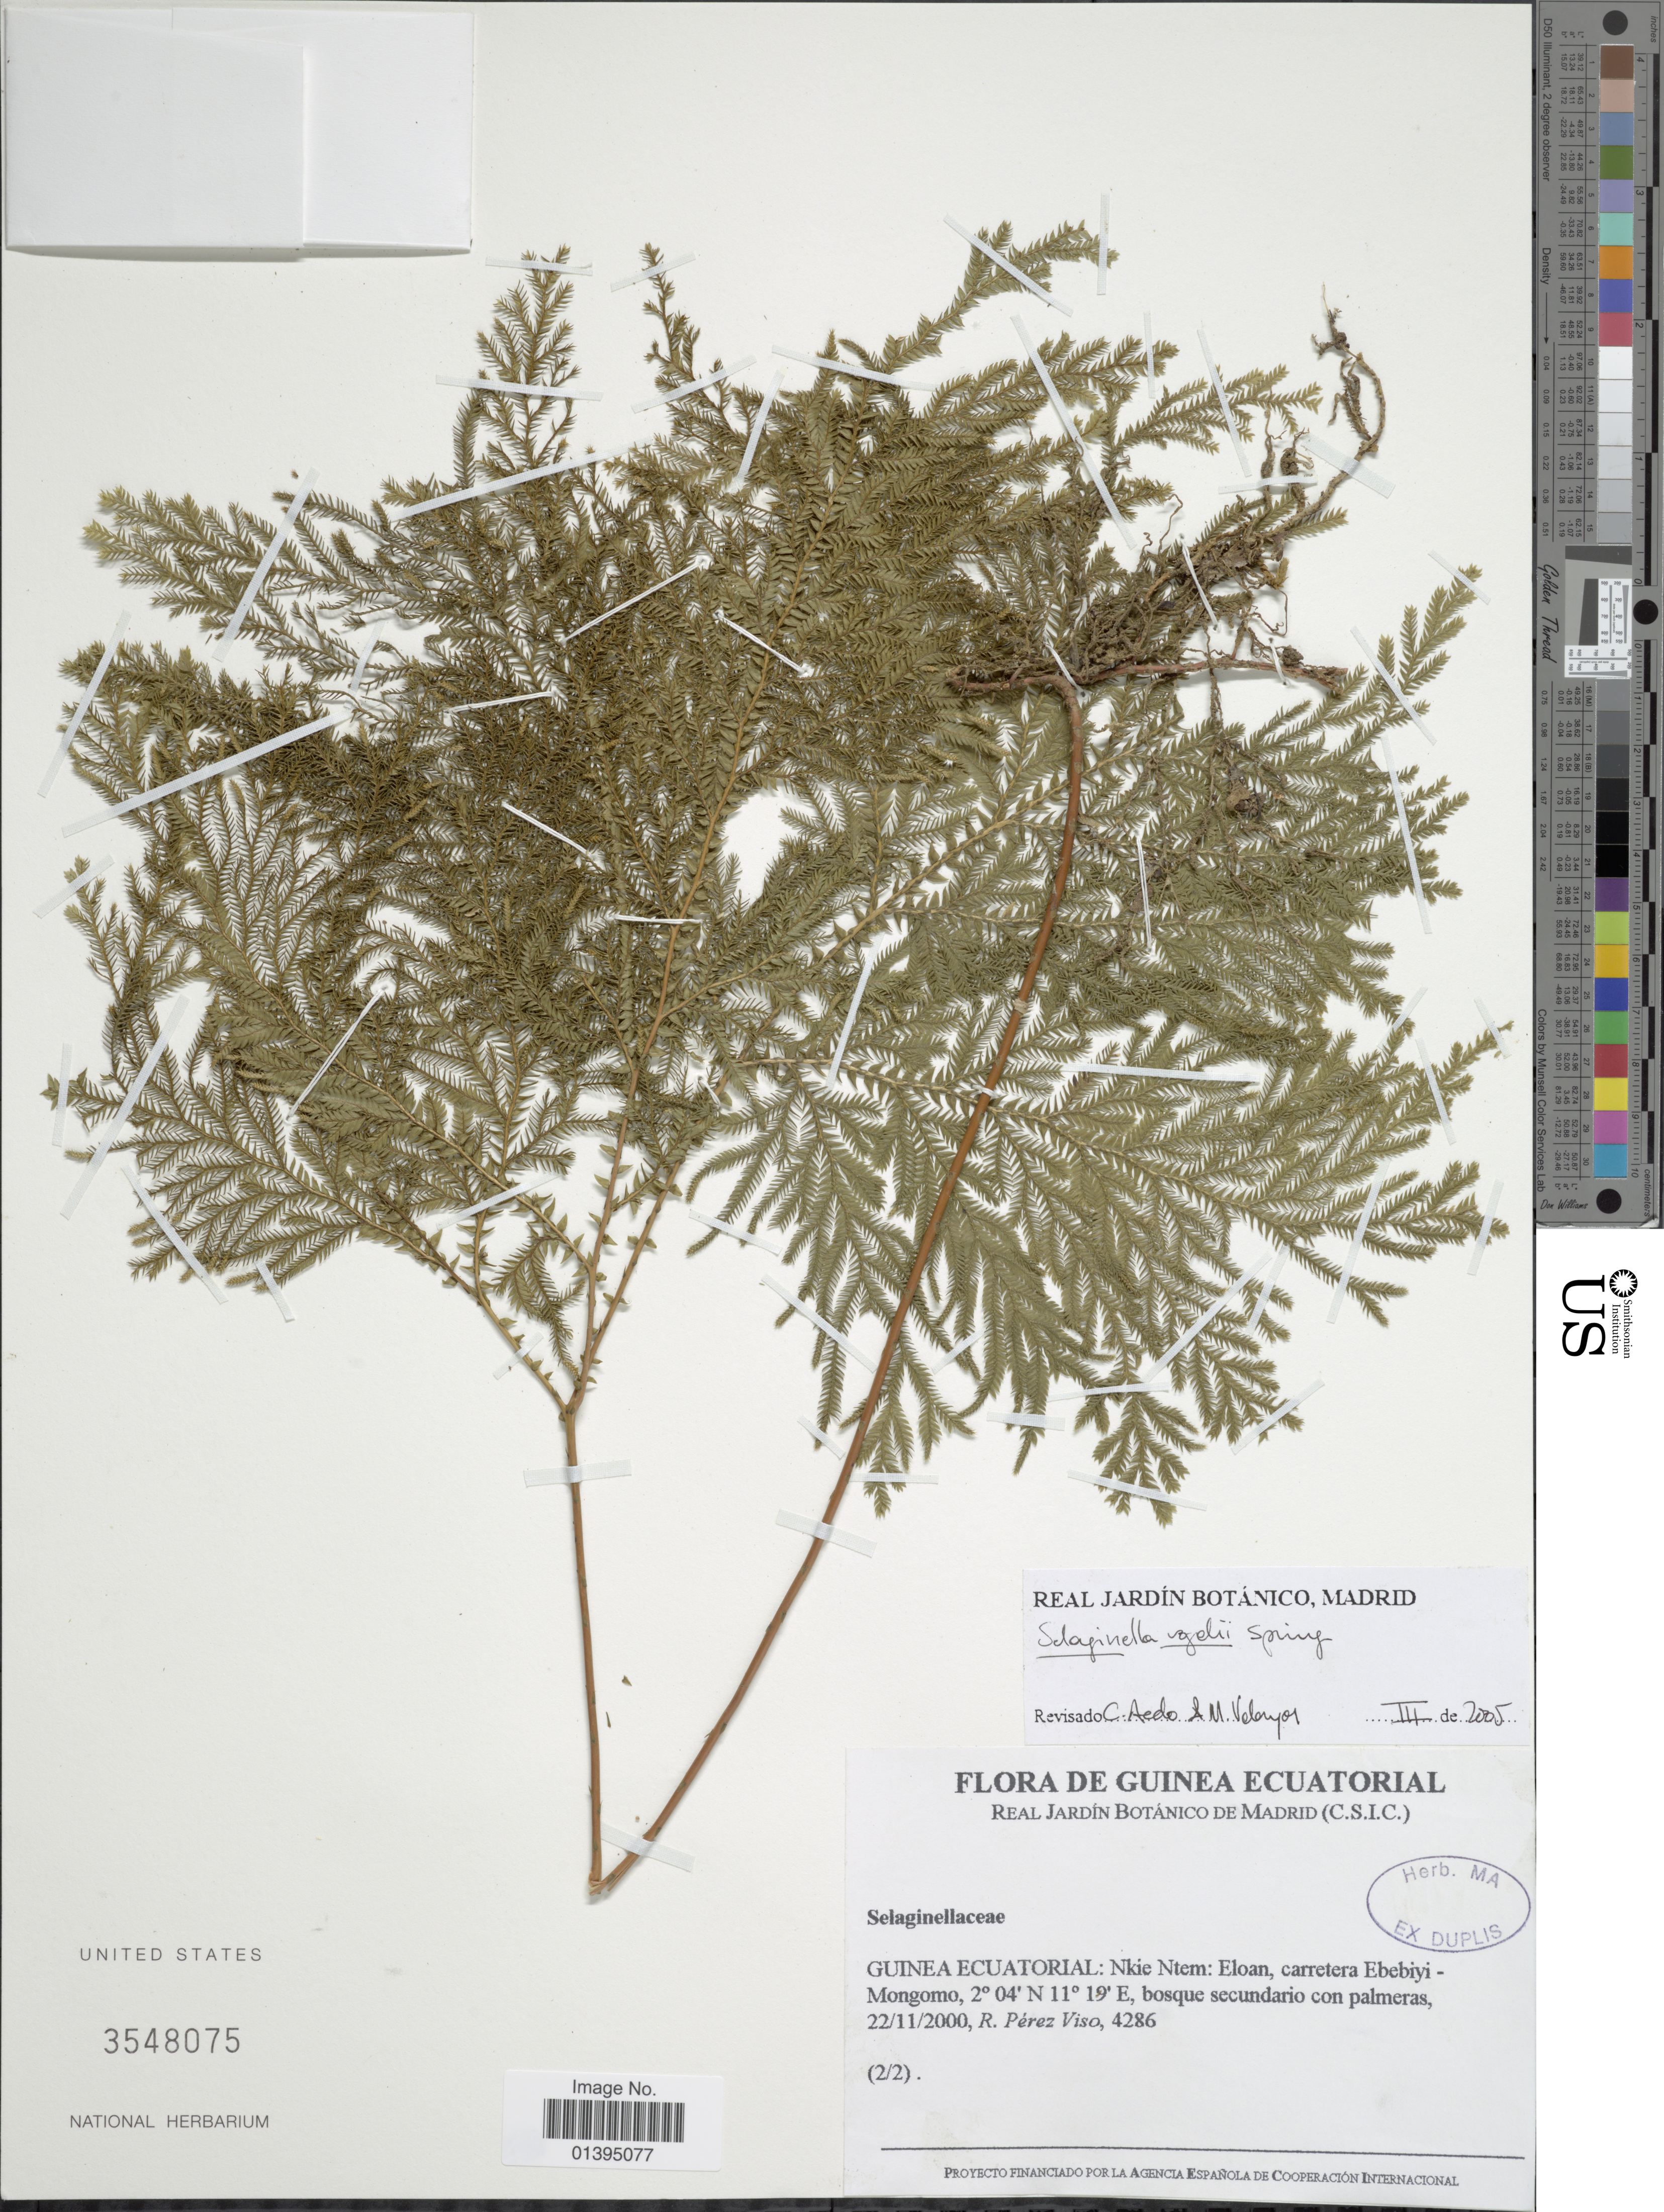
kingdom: Plantae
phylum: Tracheophyta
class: Lycopodiopsida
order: Selaginellales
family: Selaginellaceae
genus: Selaginella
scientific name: Selaginella vogelii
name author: Spring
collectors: R. Perez Viso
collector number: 4286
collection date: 2000-11-22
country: Equatorial Guinea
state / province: Kie-Ntem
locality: Nkie Ntem: Eloan, carretera Ebebiyi-Mongomo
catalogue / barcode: US 3548075